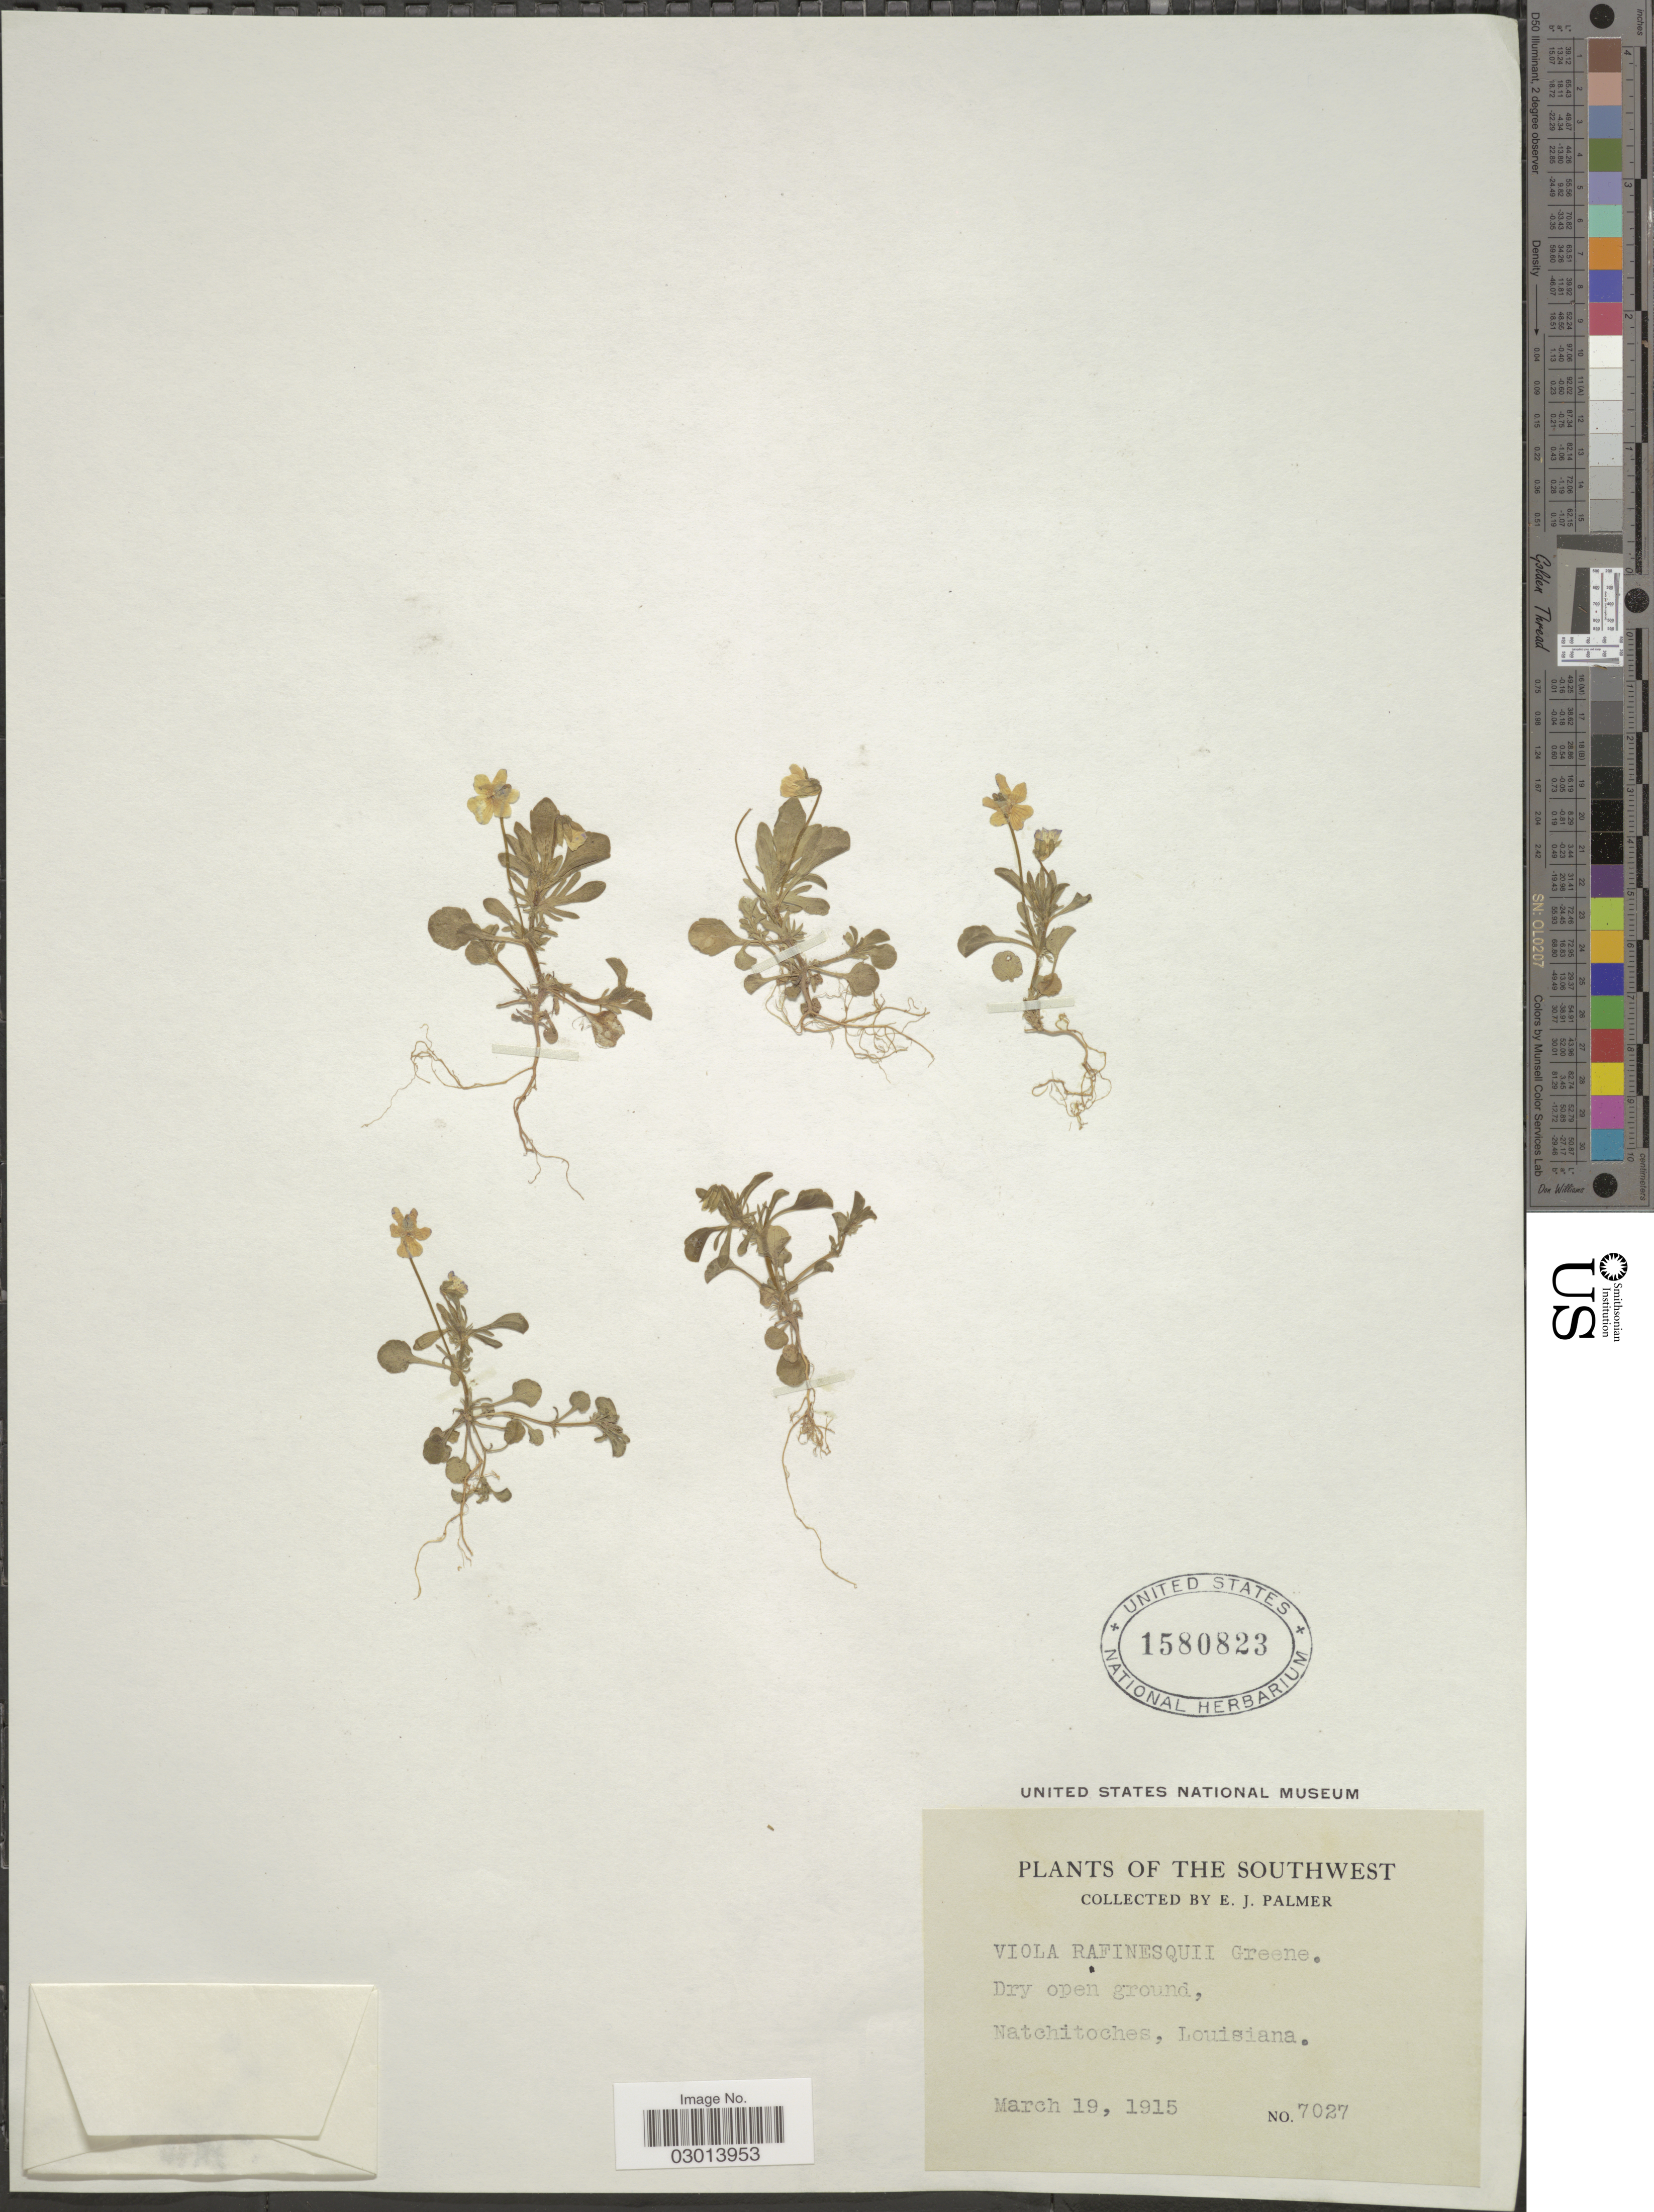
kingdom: Plantae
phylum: Tracheophyta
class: Magnoliopsida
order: Malpighiales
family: Violaceae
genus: Viola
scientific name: Viola rafinesquei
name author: Greene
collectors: E. J. Palmer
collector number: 7027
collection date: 1915-03-19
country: United States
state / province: Louisiana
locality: Southwest. Dry open ground, Natchitoches, Louisiana.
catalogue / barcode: US 1580823